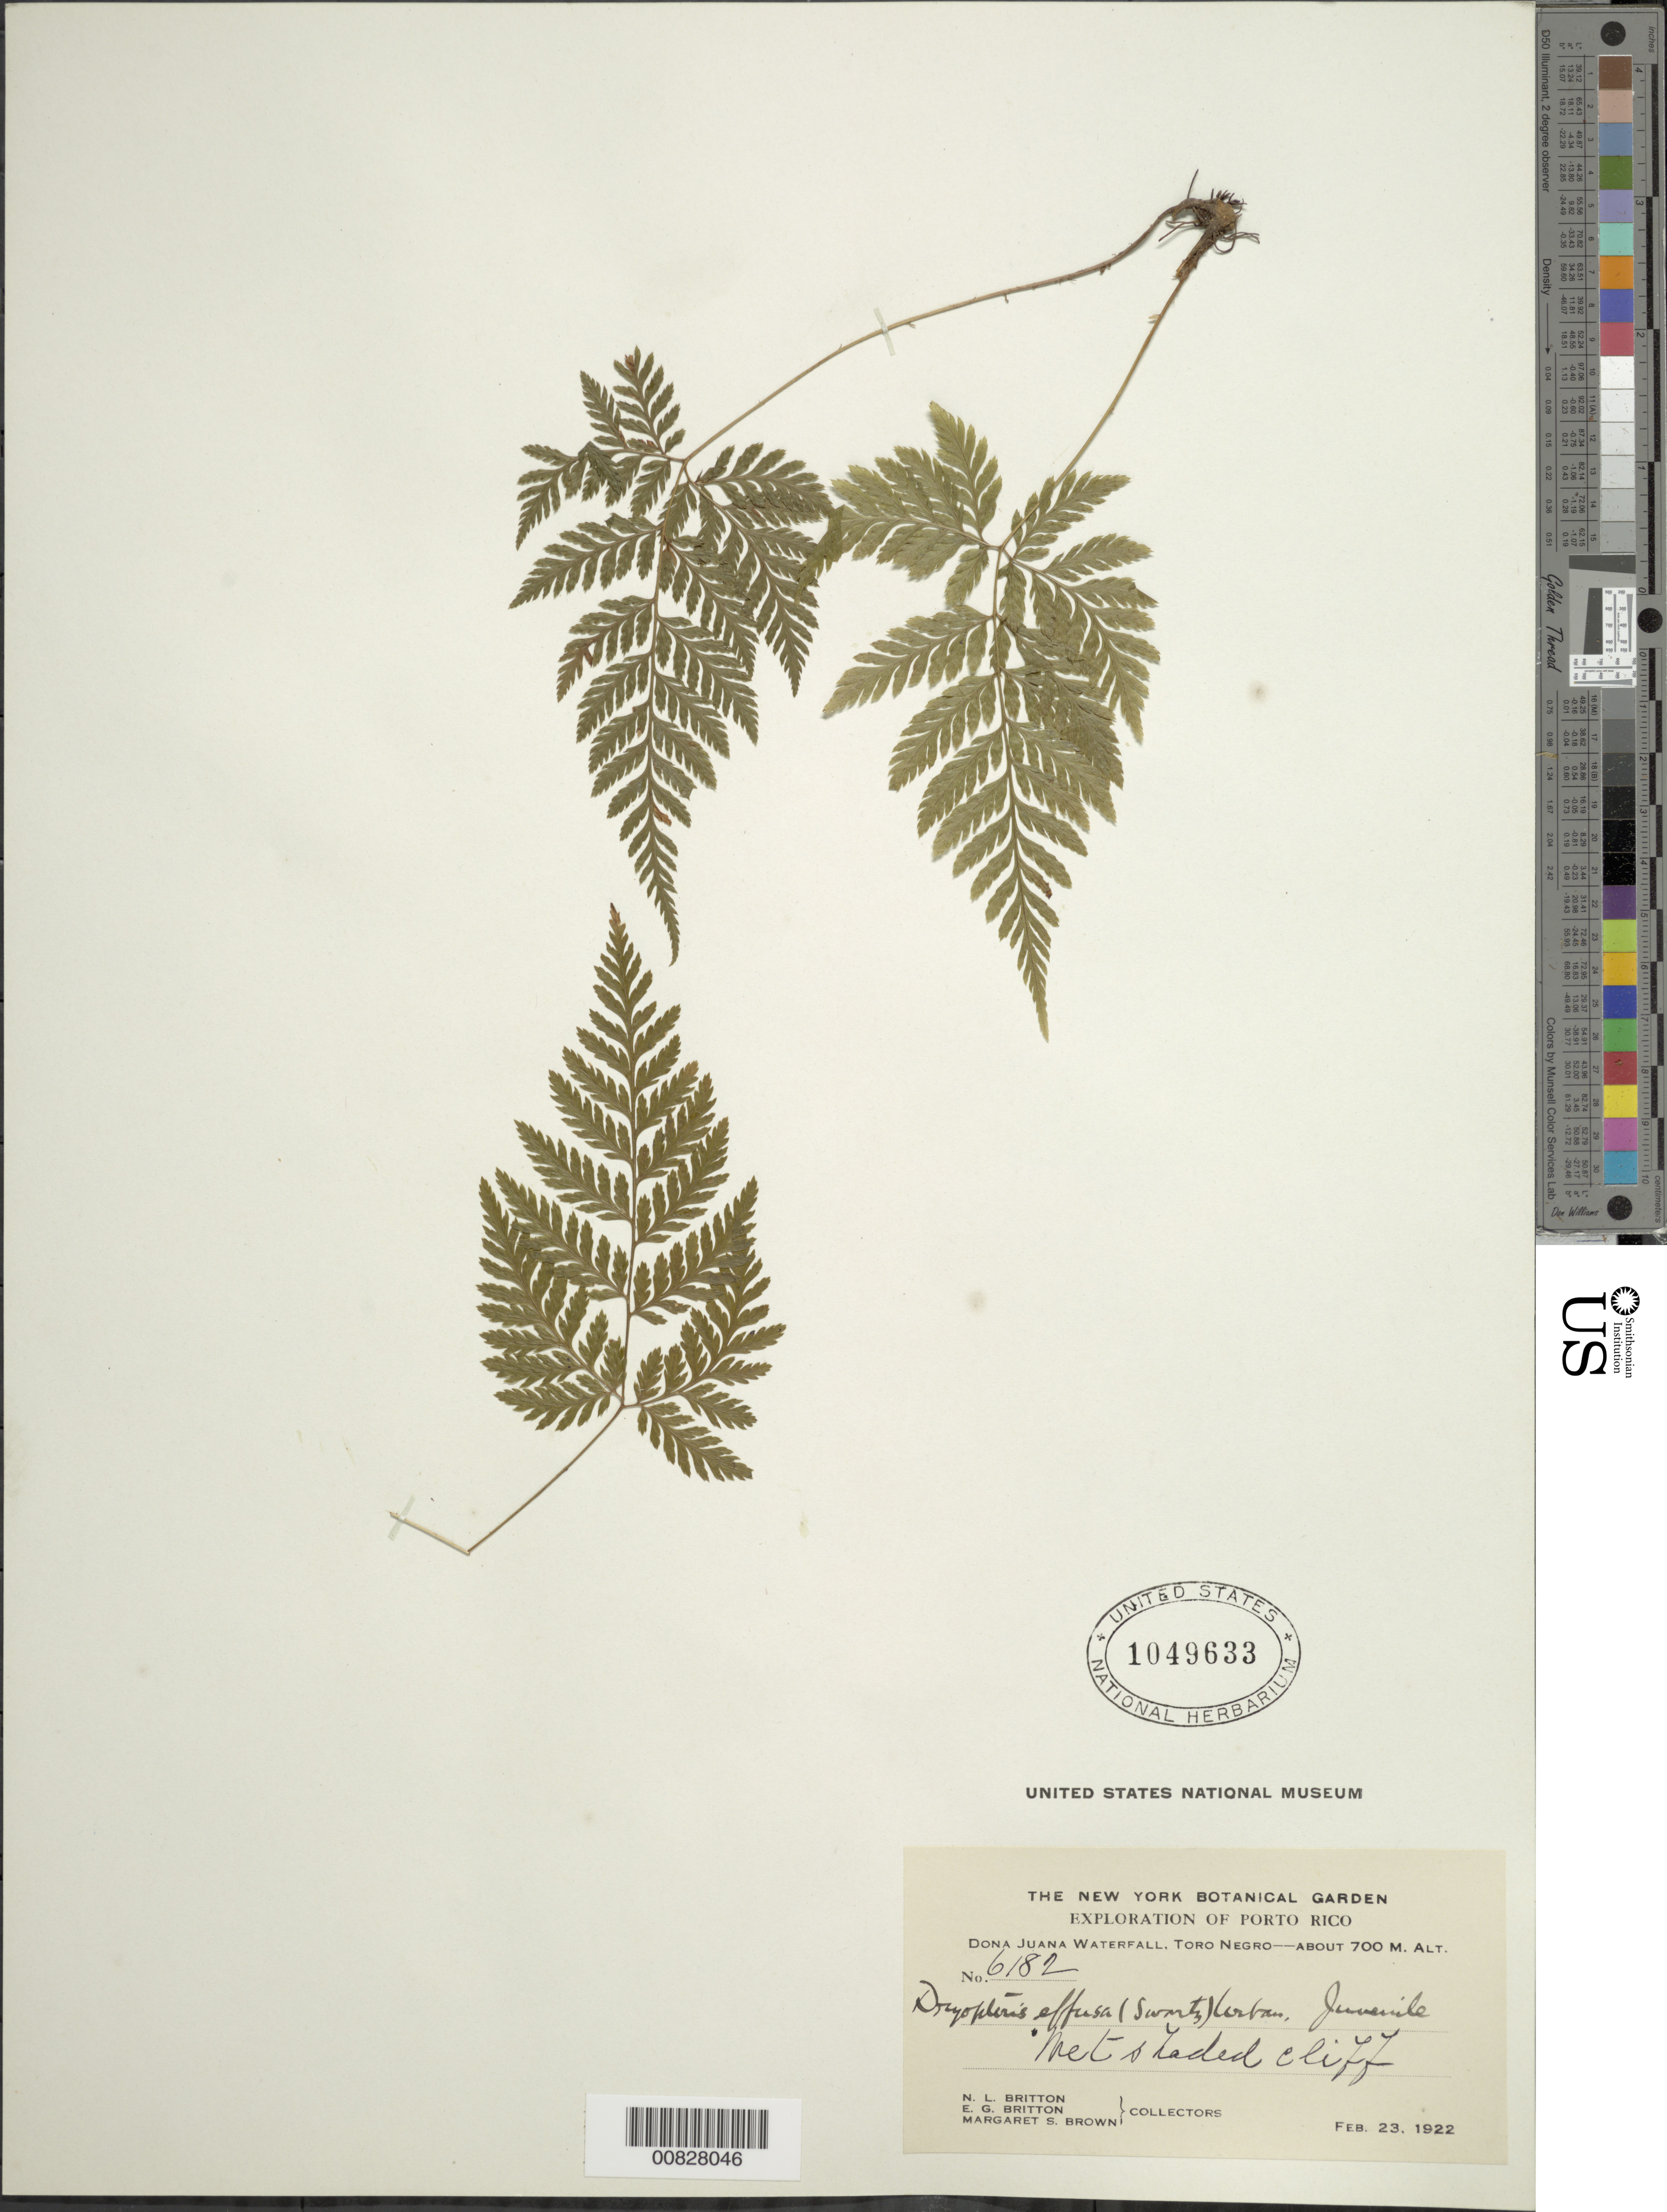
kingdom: Plantae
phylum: Tracheophyta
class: Polypodiopsida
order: Polypodiales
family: Dryopteridaceae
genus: Parapolystichum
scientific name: Parapolystichum effusum var. effusum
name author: (Sw.) Ching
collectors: N. Britton, E. G. Britton & M. S. Brown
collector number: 6182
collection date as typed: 23 Feb 1922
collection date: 1922-02-23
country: Puerto Rico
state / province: Villalba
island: Puerto Rico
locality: Dona Juana waterfall, Toro Negro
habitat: Wet shaded cliff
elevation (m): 700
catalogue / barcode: US 1049633